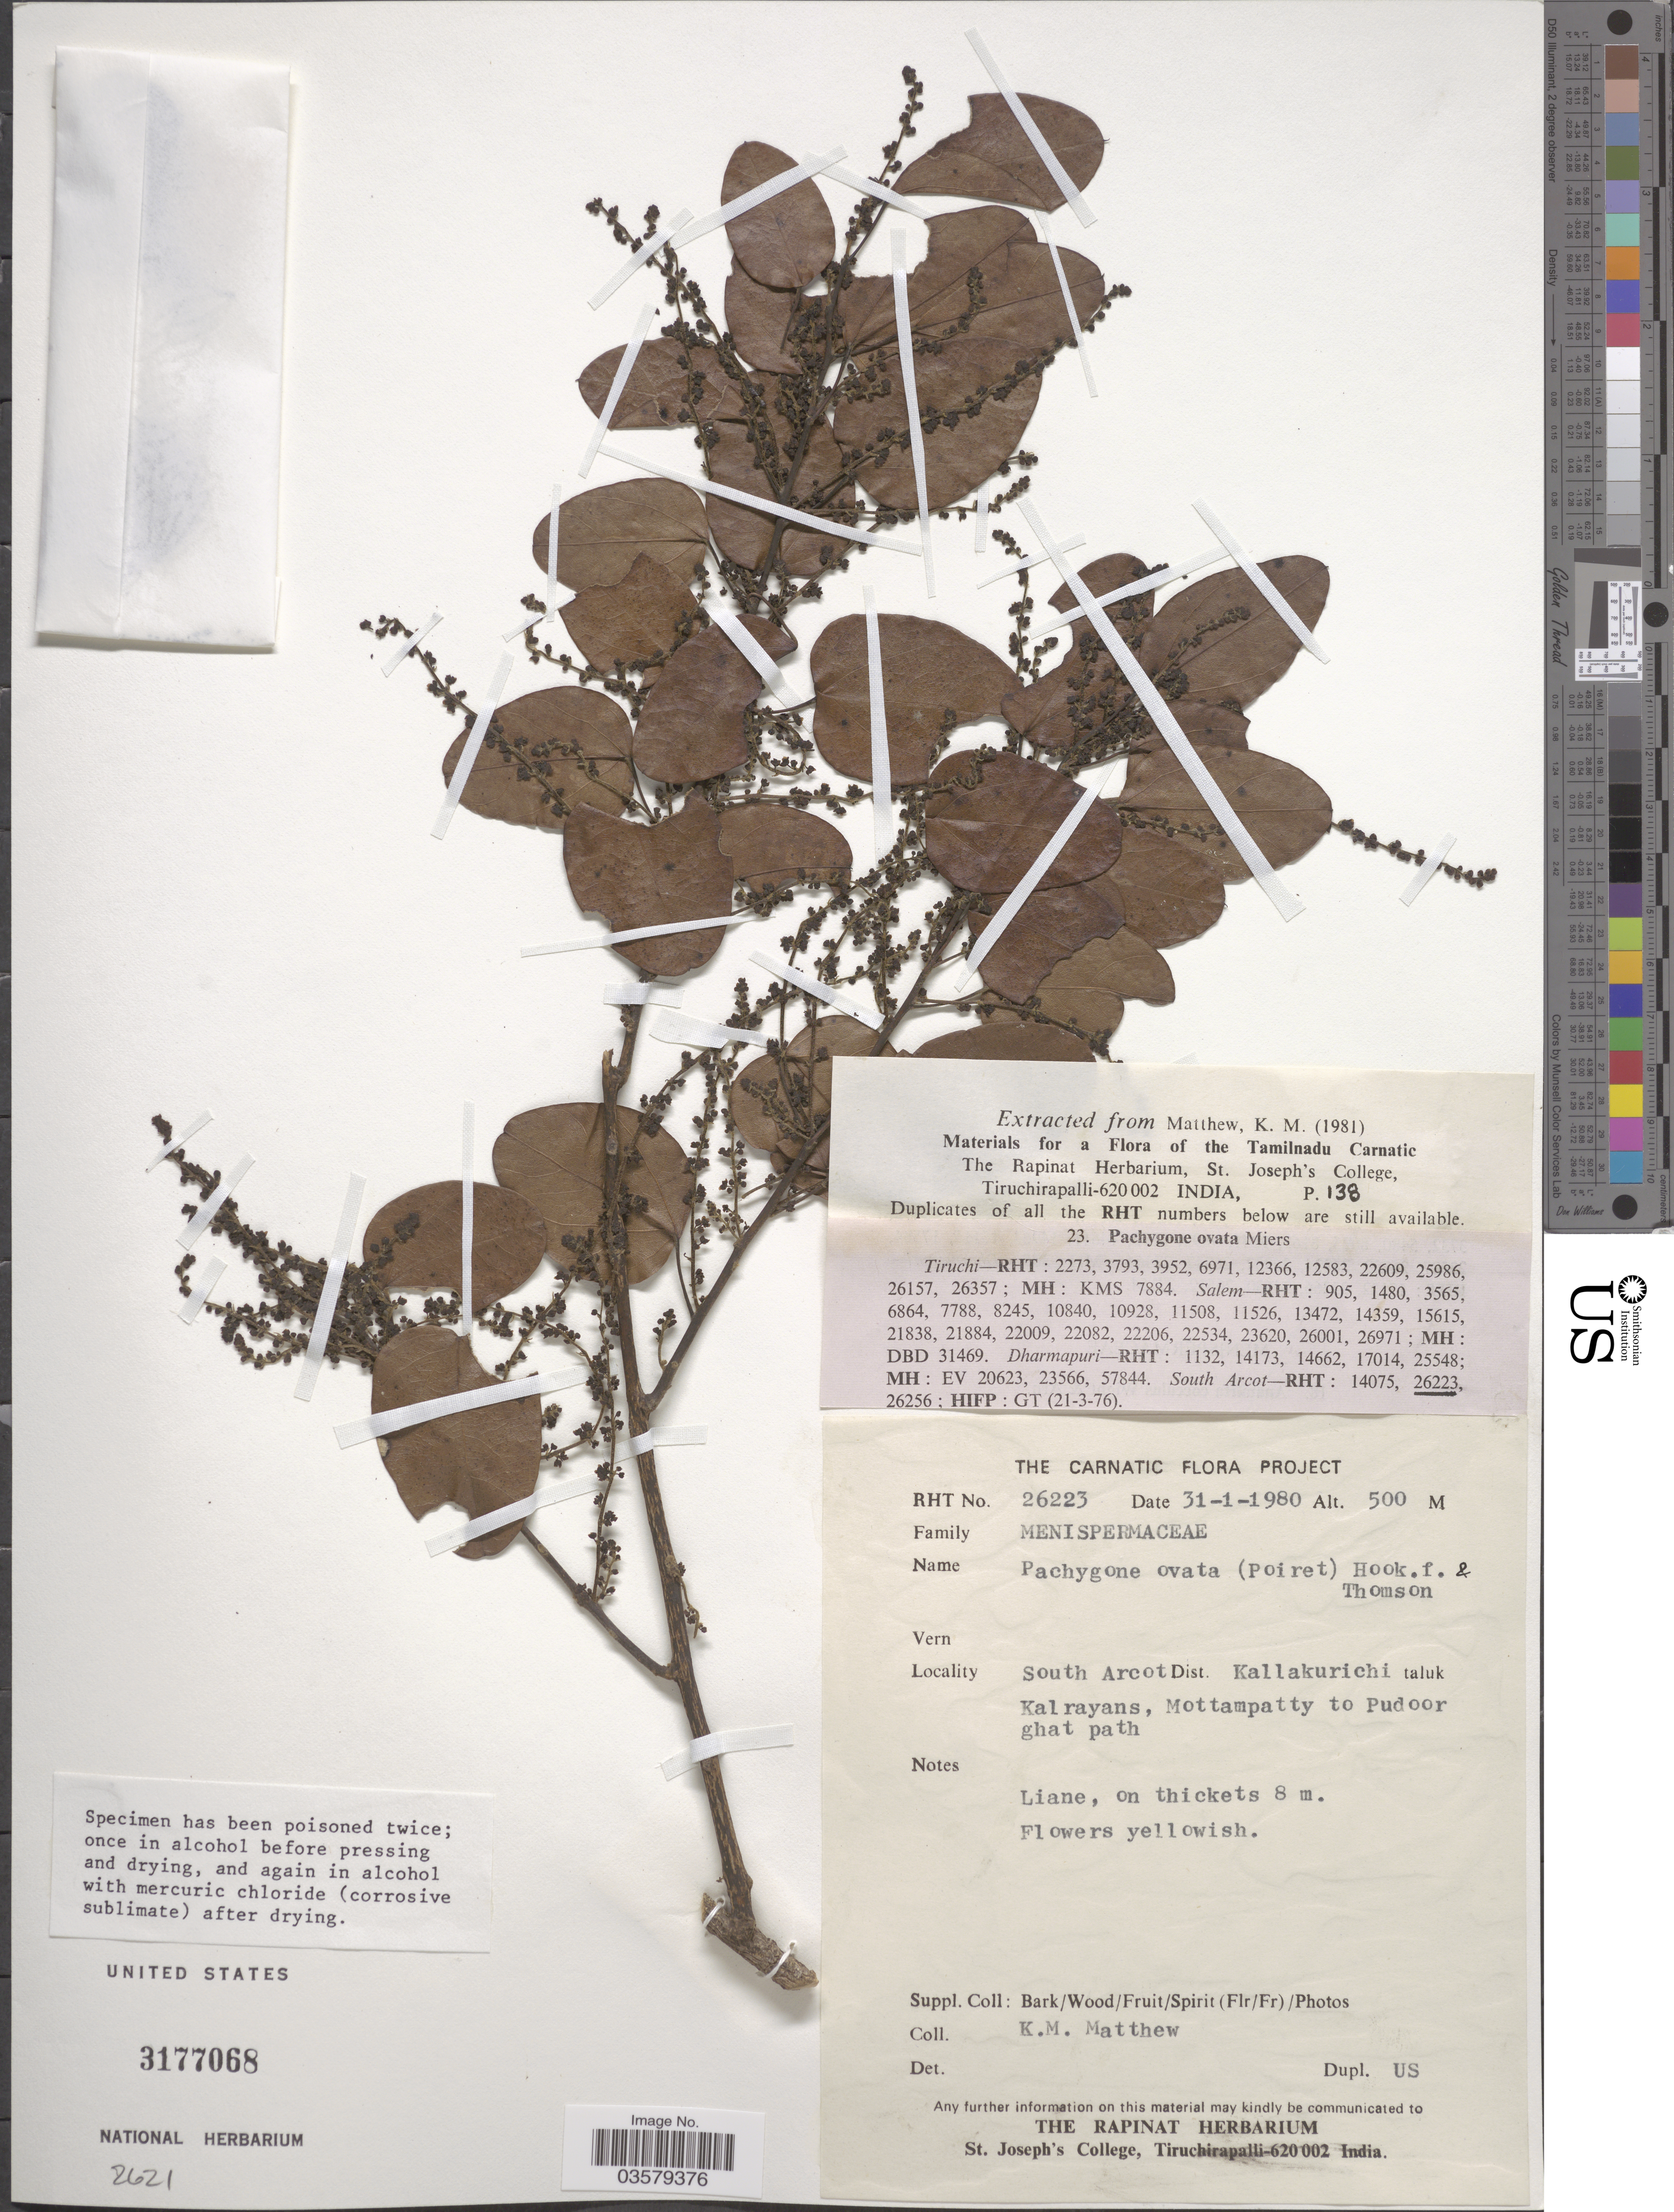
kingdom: Plantae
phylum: Tracheophyta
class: Magnoliopsida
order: Ranunculales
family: Menispermaceae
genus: Pachygone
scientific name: Pachygone ovata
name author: (Poir.) Diels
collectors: K. M. Matthew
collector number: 26223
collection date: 1980-01-31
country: India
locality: South Arcot Dist. Kallakurichi Kalrayans, Mottampatty to Pudoor ghat path.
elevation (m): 500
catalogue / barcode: US 3177068